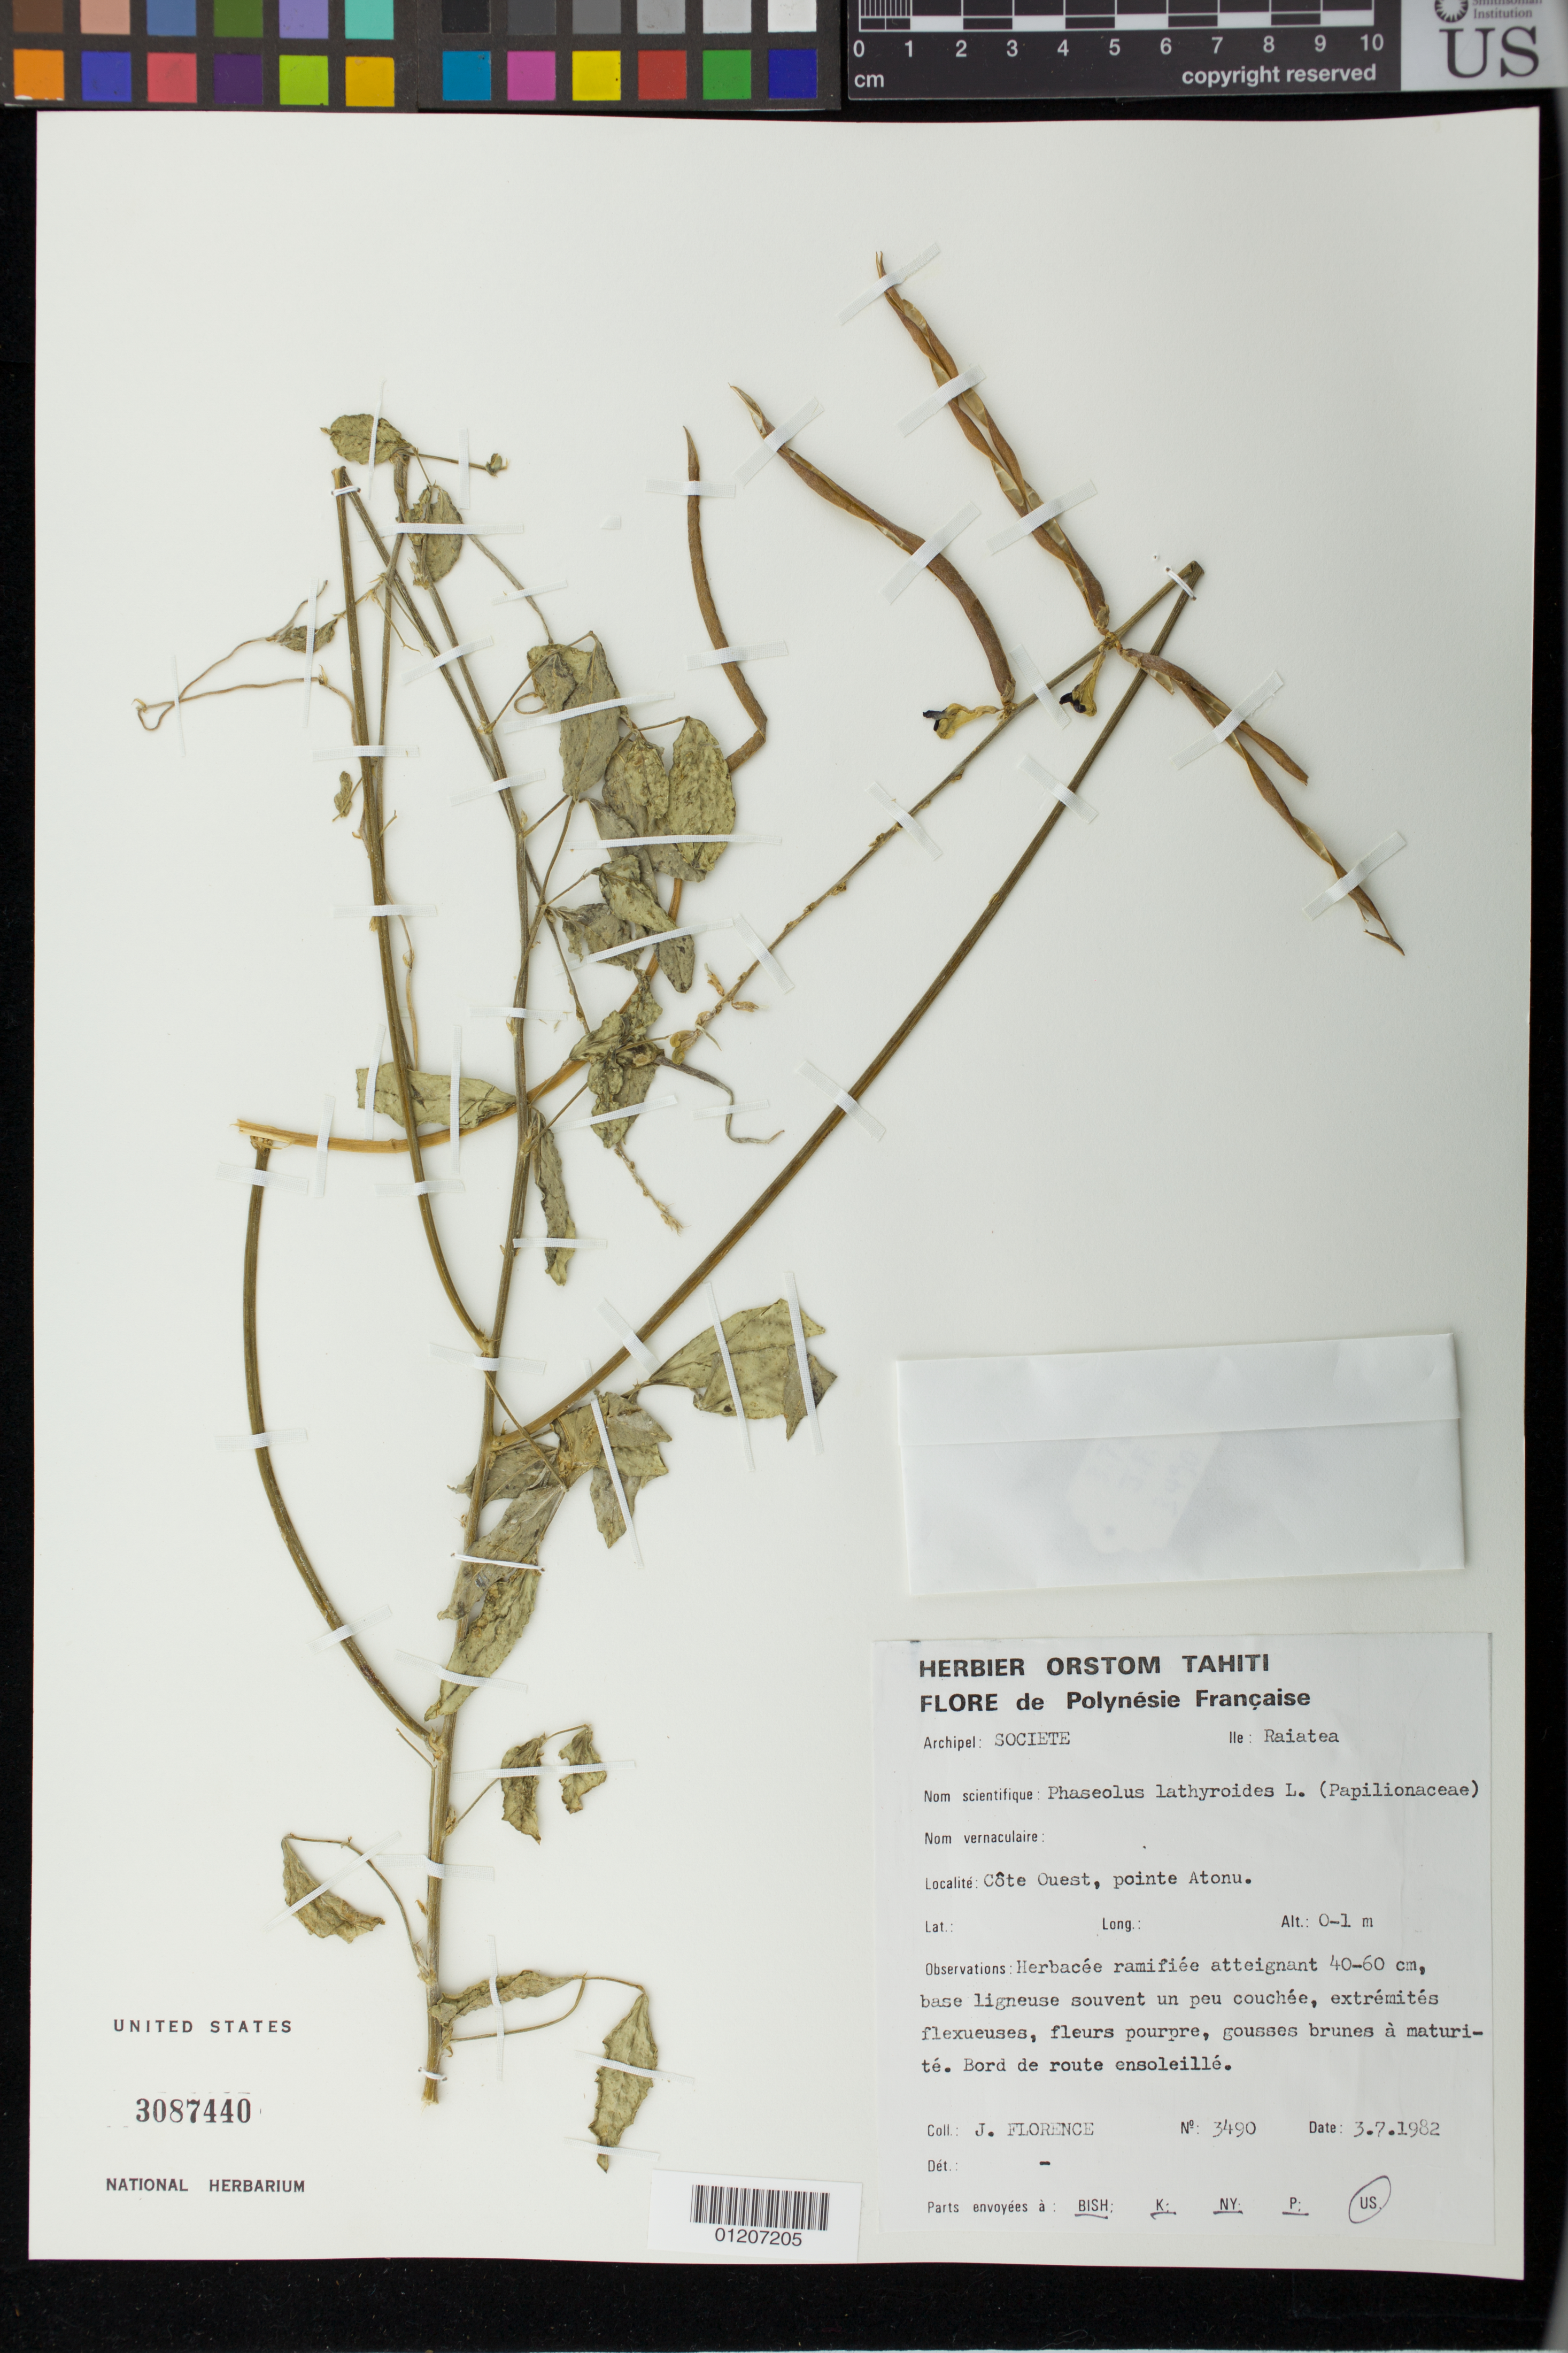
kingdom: Plantae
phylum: Tracheophyta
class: Magnoliopsida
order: Fabales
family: Fabaceae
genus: Macroptilium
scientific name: Macroptilium lathyroides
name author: (L.) Urb.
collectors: J. Florence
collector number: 3490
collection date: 1982-07-03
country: French Polynesia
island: Raiatea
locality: còte Ouest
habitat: Bord de route ensoleillè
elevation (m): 0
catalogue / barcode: US 3087440